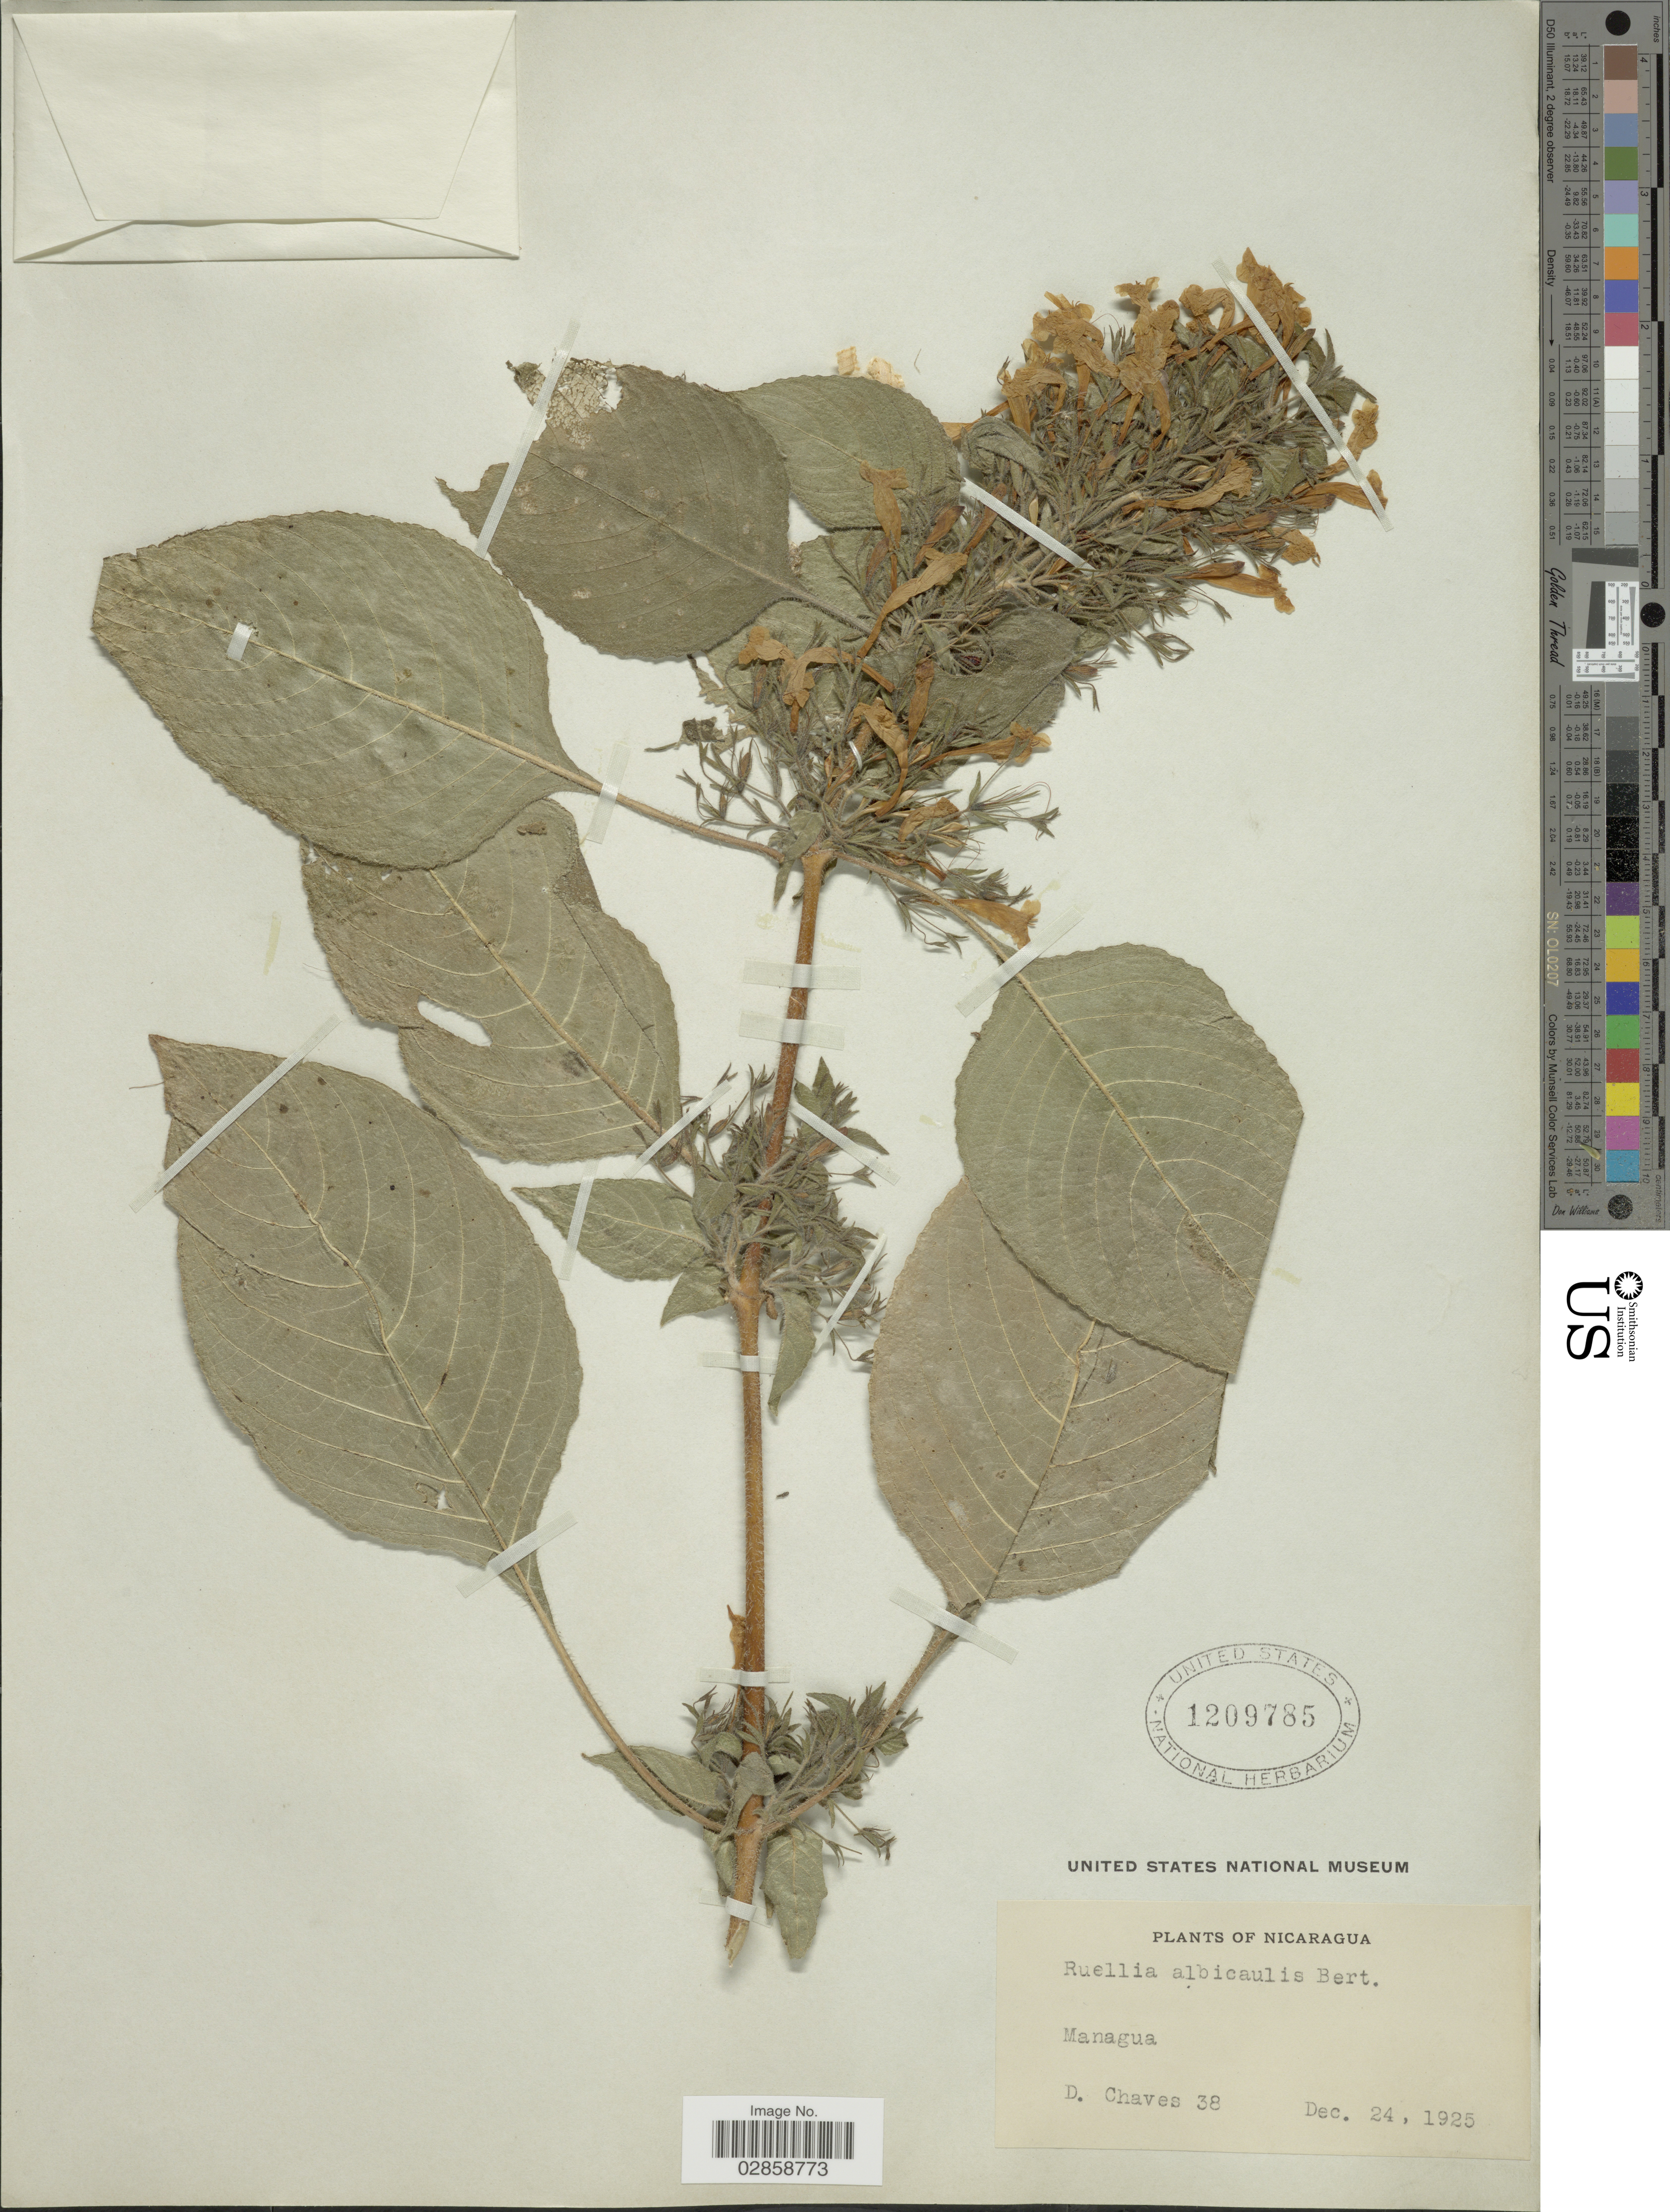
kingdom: Plantae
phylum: Tracheophyta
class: Magnoliopsida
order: Lamiales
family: Acanthaceae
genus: Ruellia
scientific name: Ruellia inundata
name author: Kunth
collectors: D. Chaves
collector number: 38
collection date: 1925-12-24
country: Nicaragua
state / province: Managua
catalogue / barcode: US 1209785